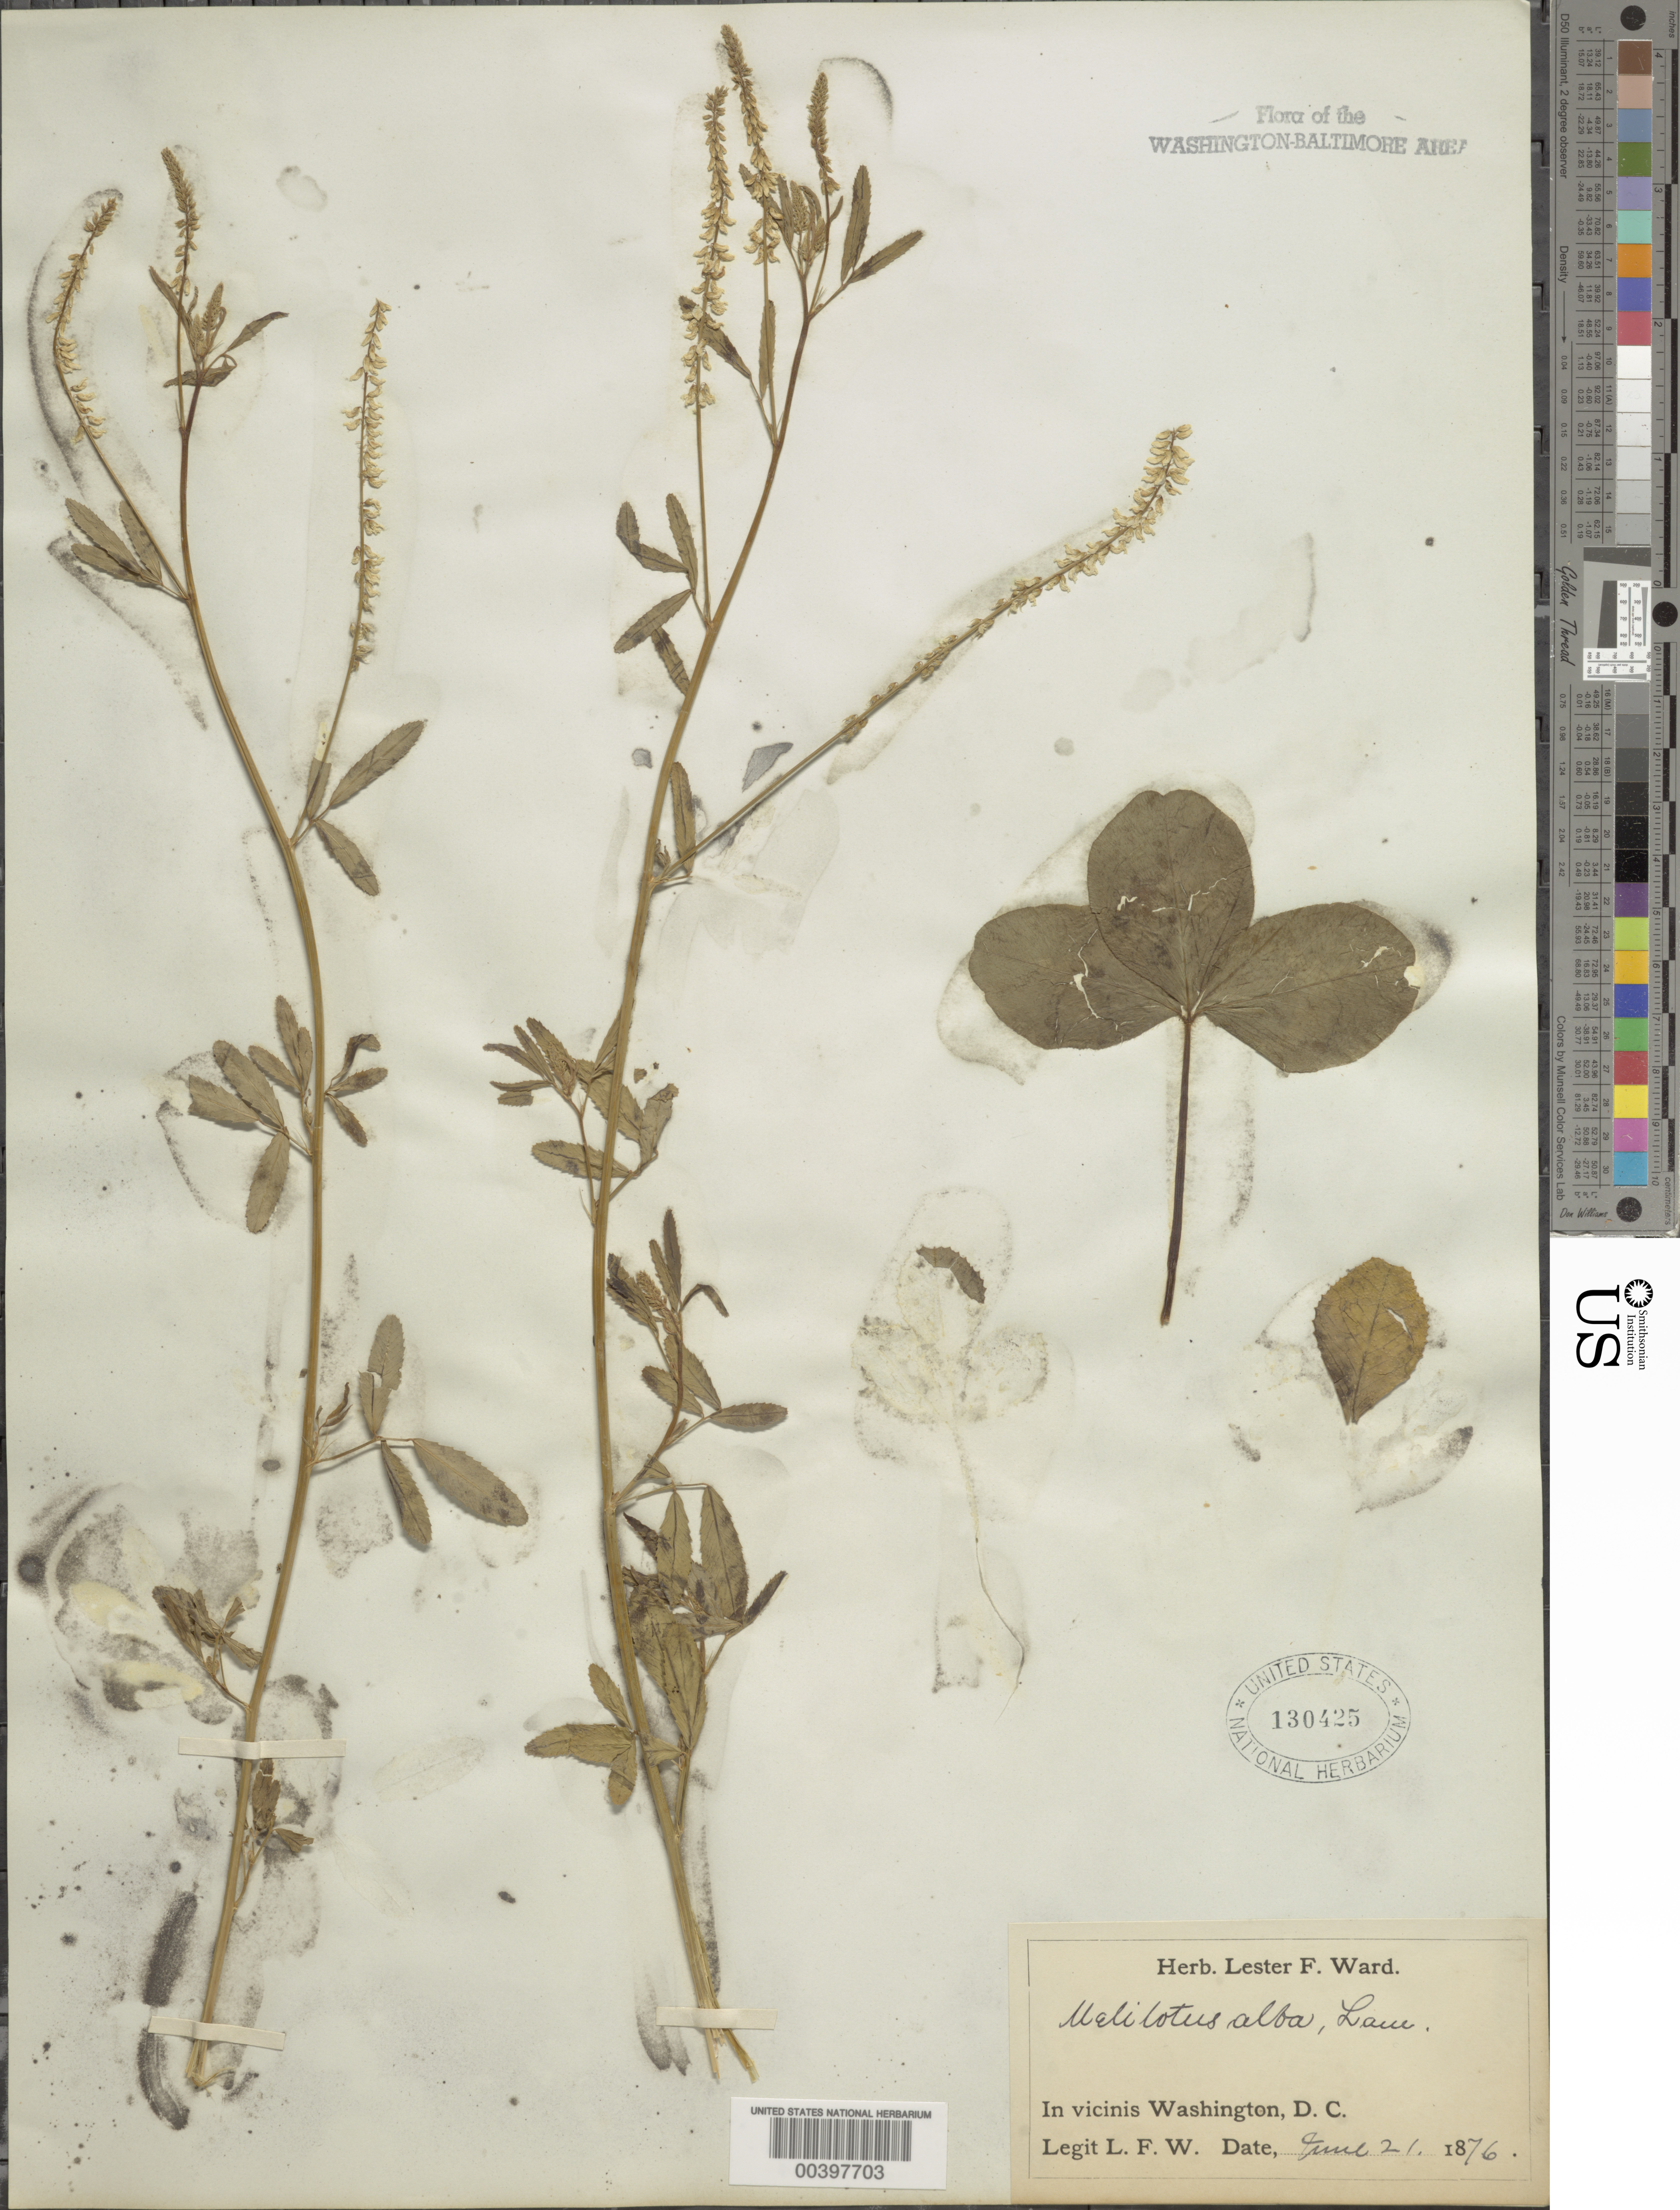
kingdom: Plantae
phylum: Tracheophyta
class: Magnoliopsida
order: Fabales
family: Fabaceae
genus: Melilotus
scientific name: Melilotus albus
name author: Medik.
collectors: L. F. Ward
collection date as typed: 21 Jun 1876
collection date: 1876-06-21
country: United States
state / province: District of Columbia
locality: Washington DC area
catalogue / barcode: US 130425